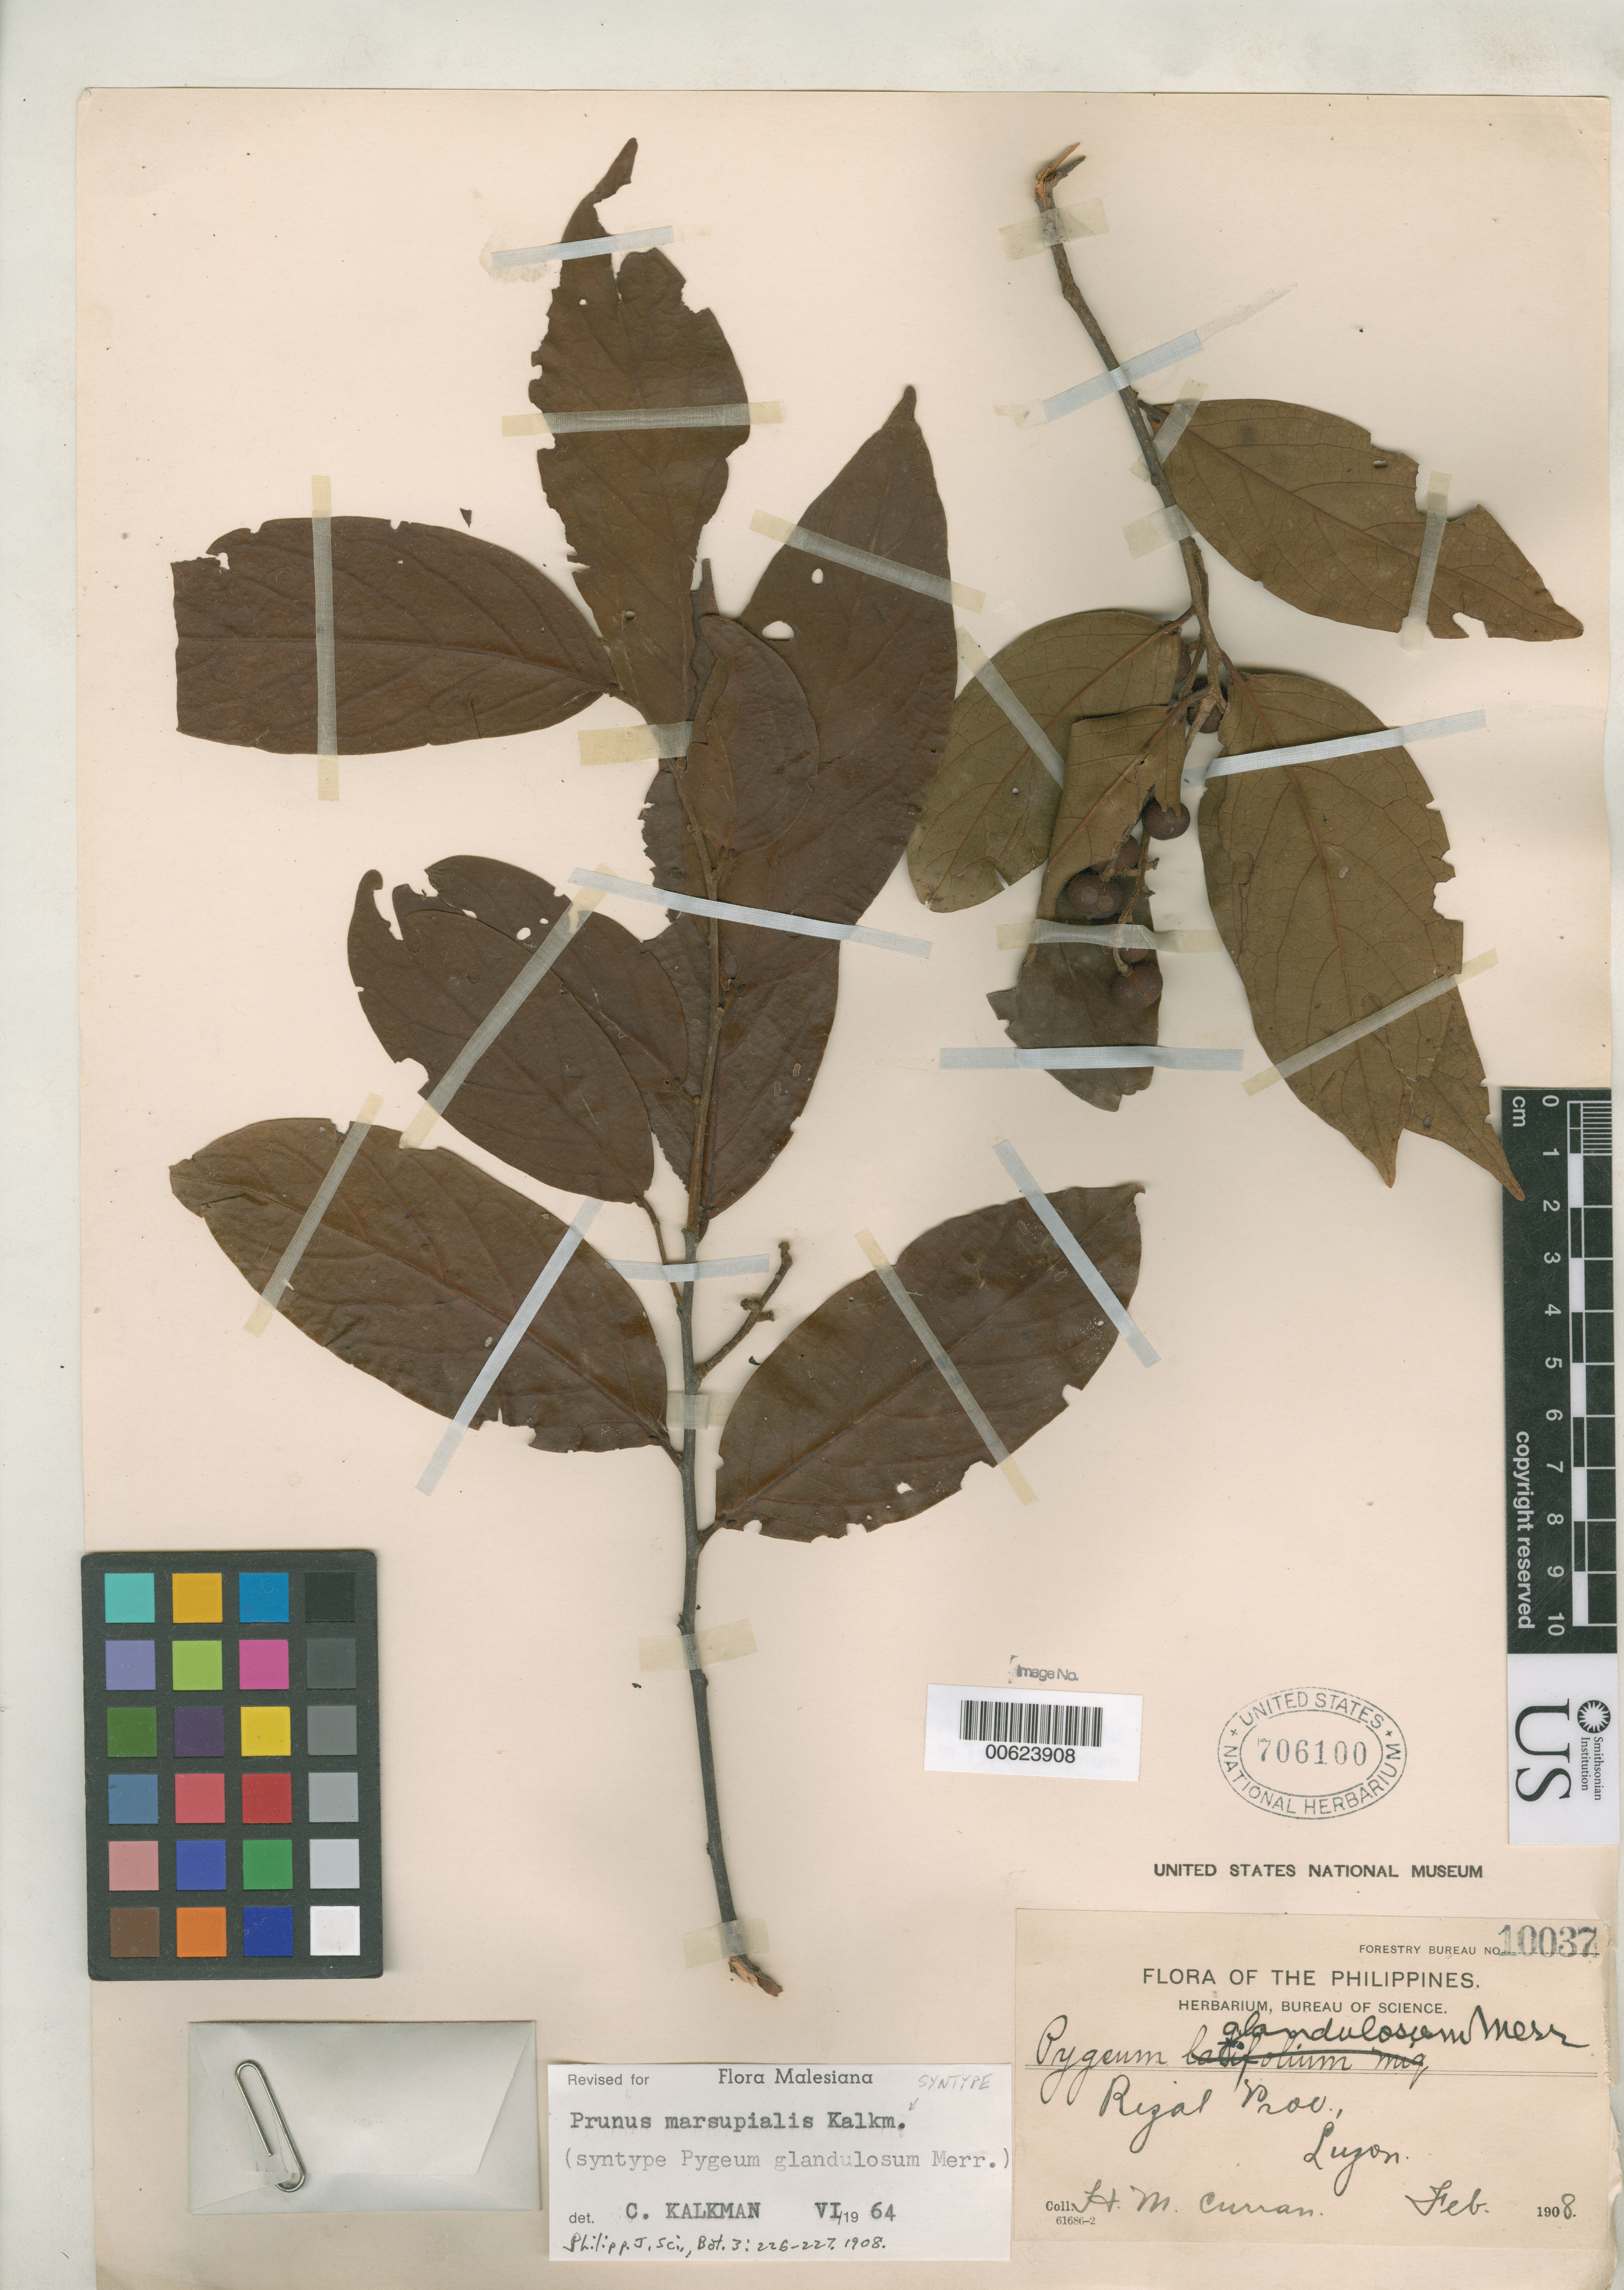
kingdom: Plantae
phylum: Tracheophyta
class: Magnoliopsida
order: Rosales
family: Rosaceae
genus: Pygeum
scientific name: Pygeum glandulosum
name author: Merr.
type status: Syntype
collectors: H. M. Curran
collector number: For. Bur. 10037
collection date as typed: Feb 1908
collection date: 1908-02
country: Philippines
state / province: Calabarzon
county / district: Rizal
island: Luzon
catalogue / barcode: US 706100